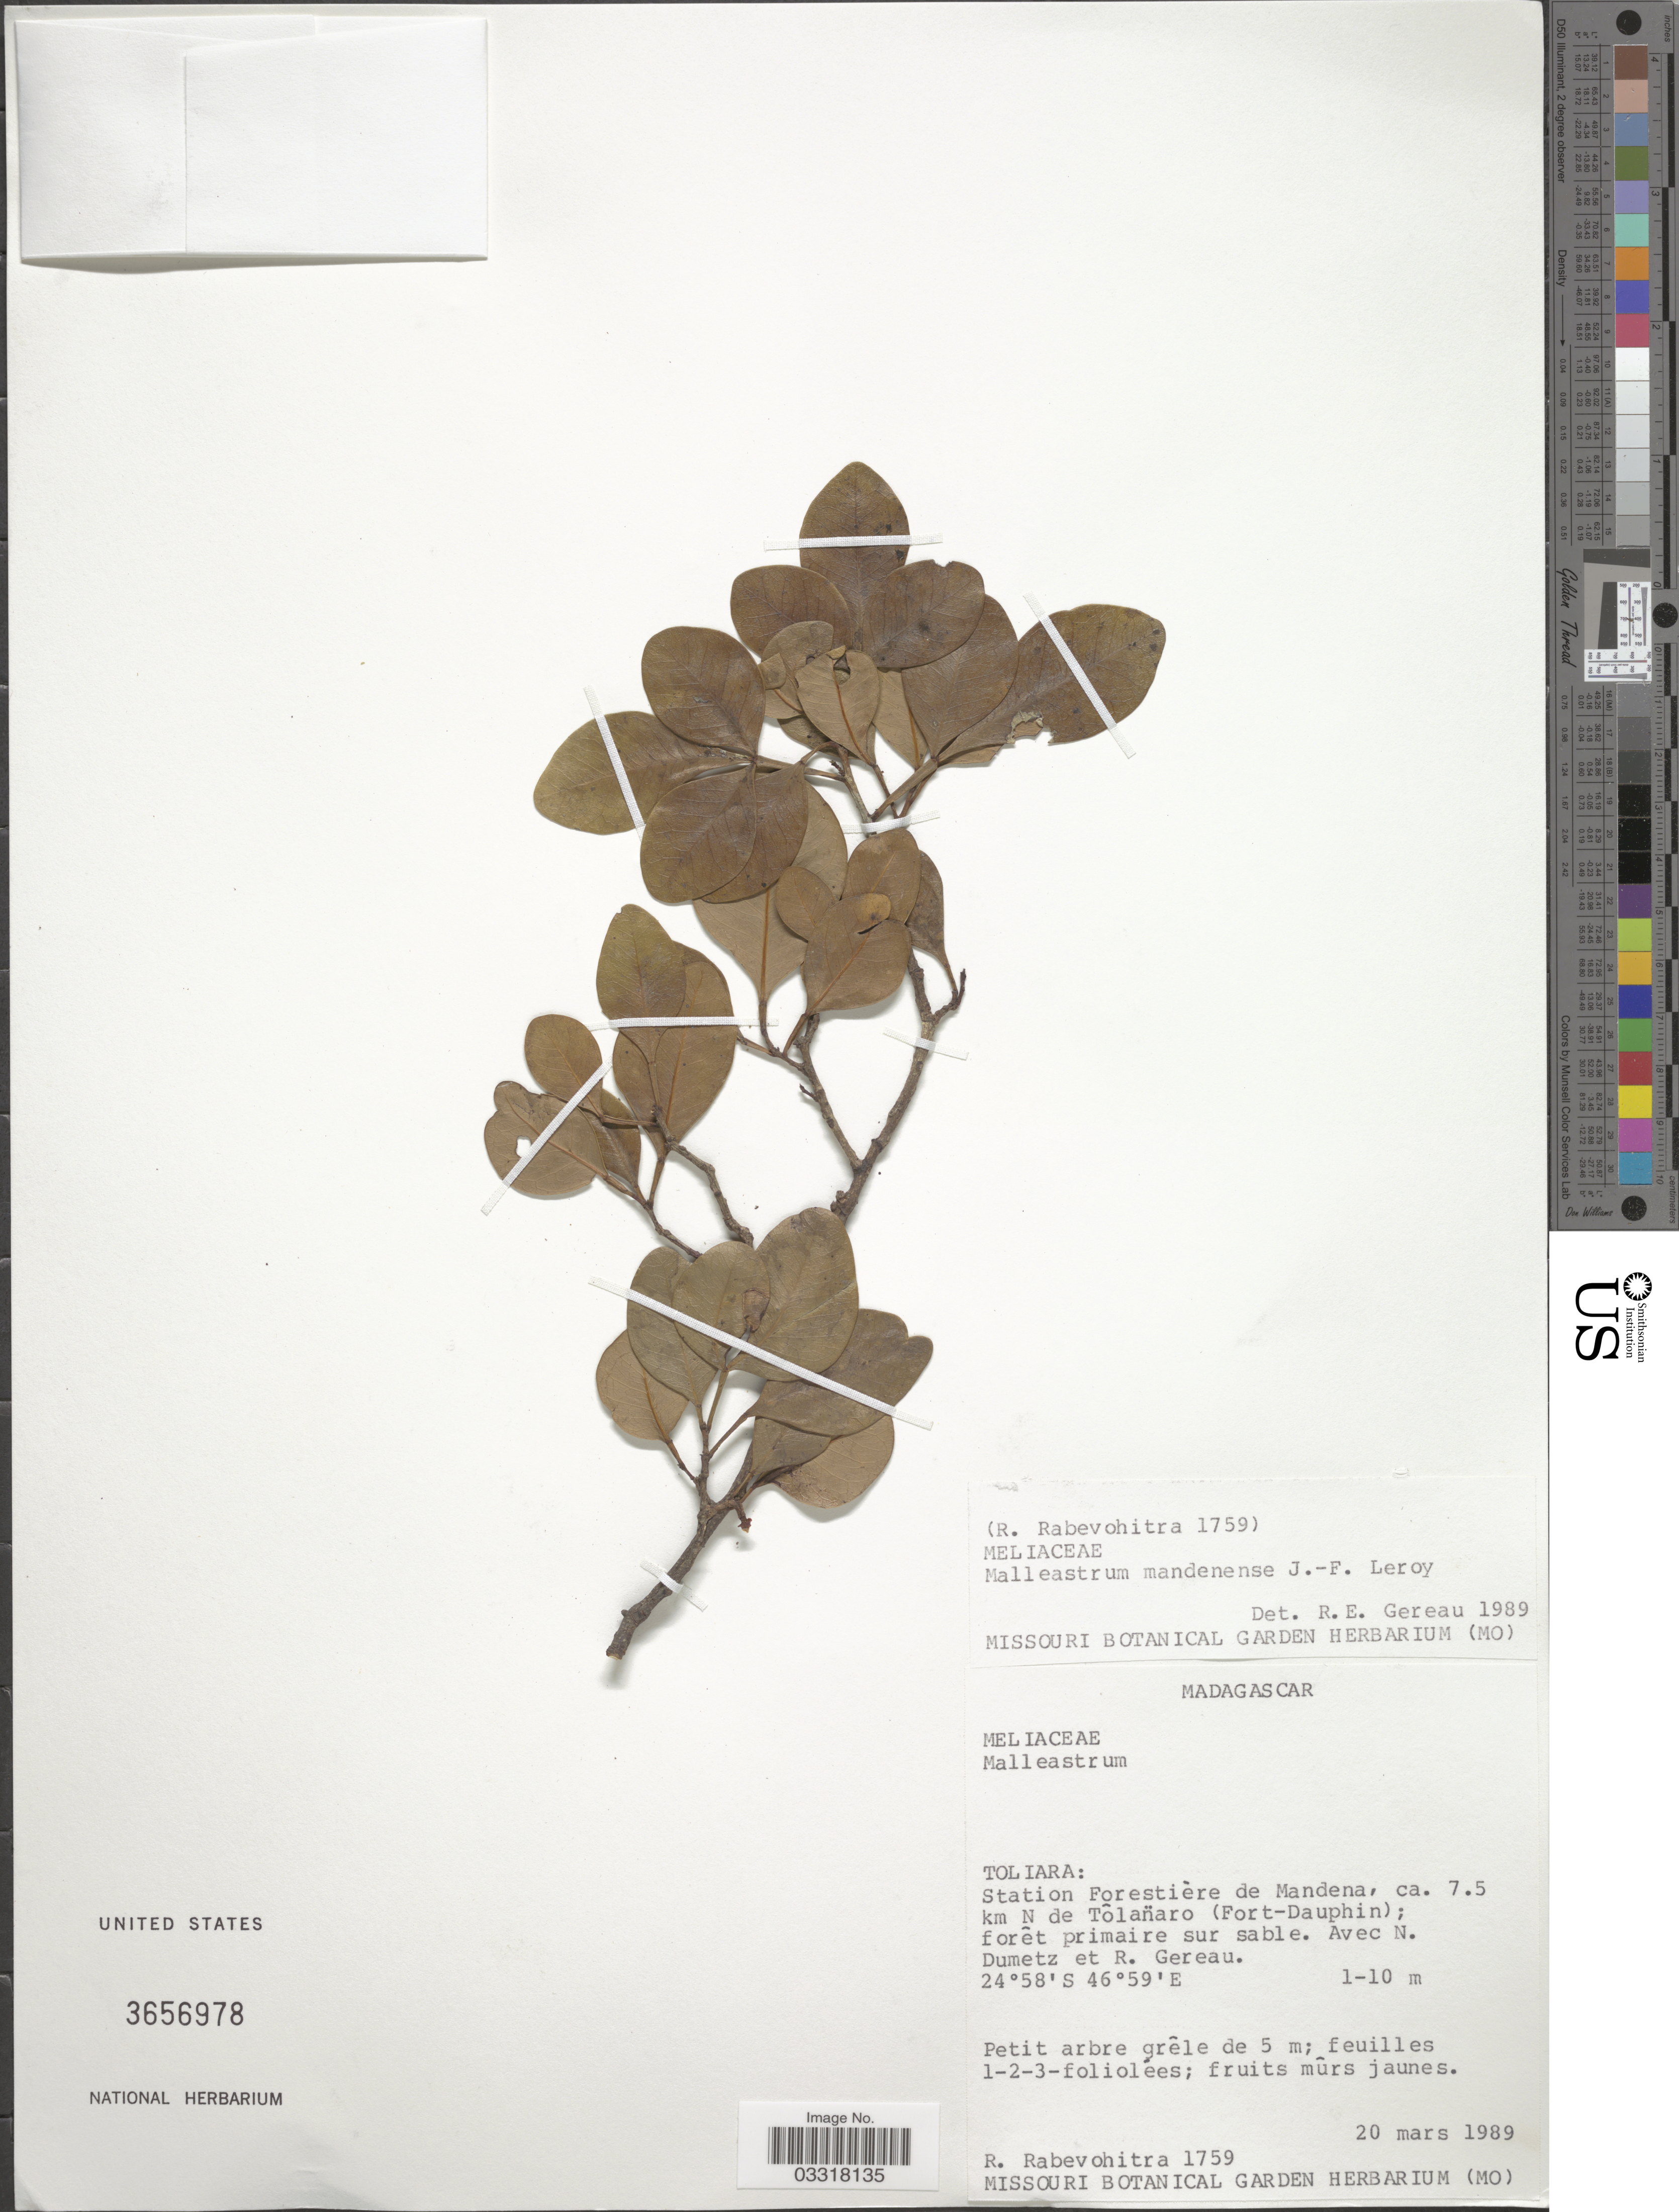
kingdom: Plantae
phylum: Tracheophyta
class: Magnoliopsida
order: Sapindales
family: Meliaceae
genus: Malleastrum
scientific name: Malleastrum mandenensis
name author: J.-F. Leroy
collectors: R. Rabevohitra, N. Dumetz & R. Gereau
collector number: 1759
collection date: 1989-03-20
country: Madagascar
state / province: Anosy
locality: Station Forestière de Mandena, ca. 7.5 km N de Tôlañaro (Fort-Dauphin).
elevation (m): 1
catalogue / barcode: US 3656978